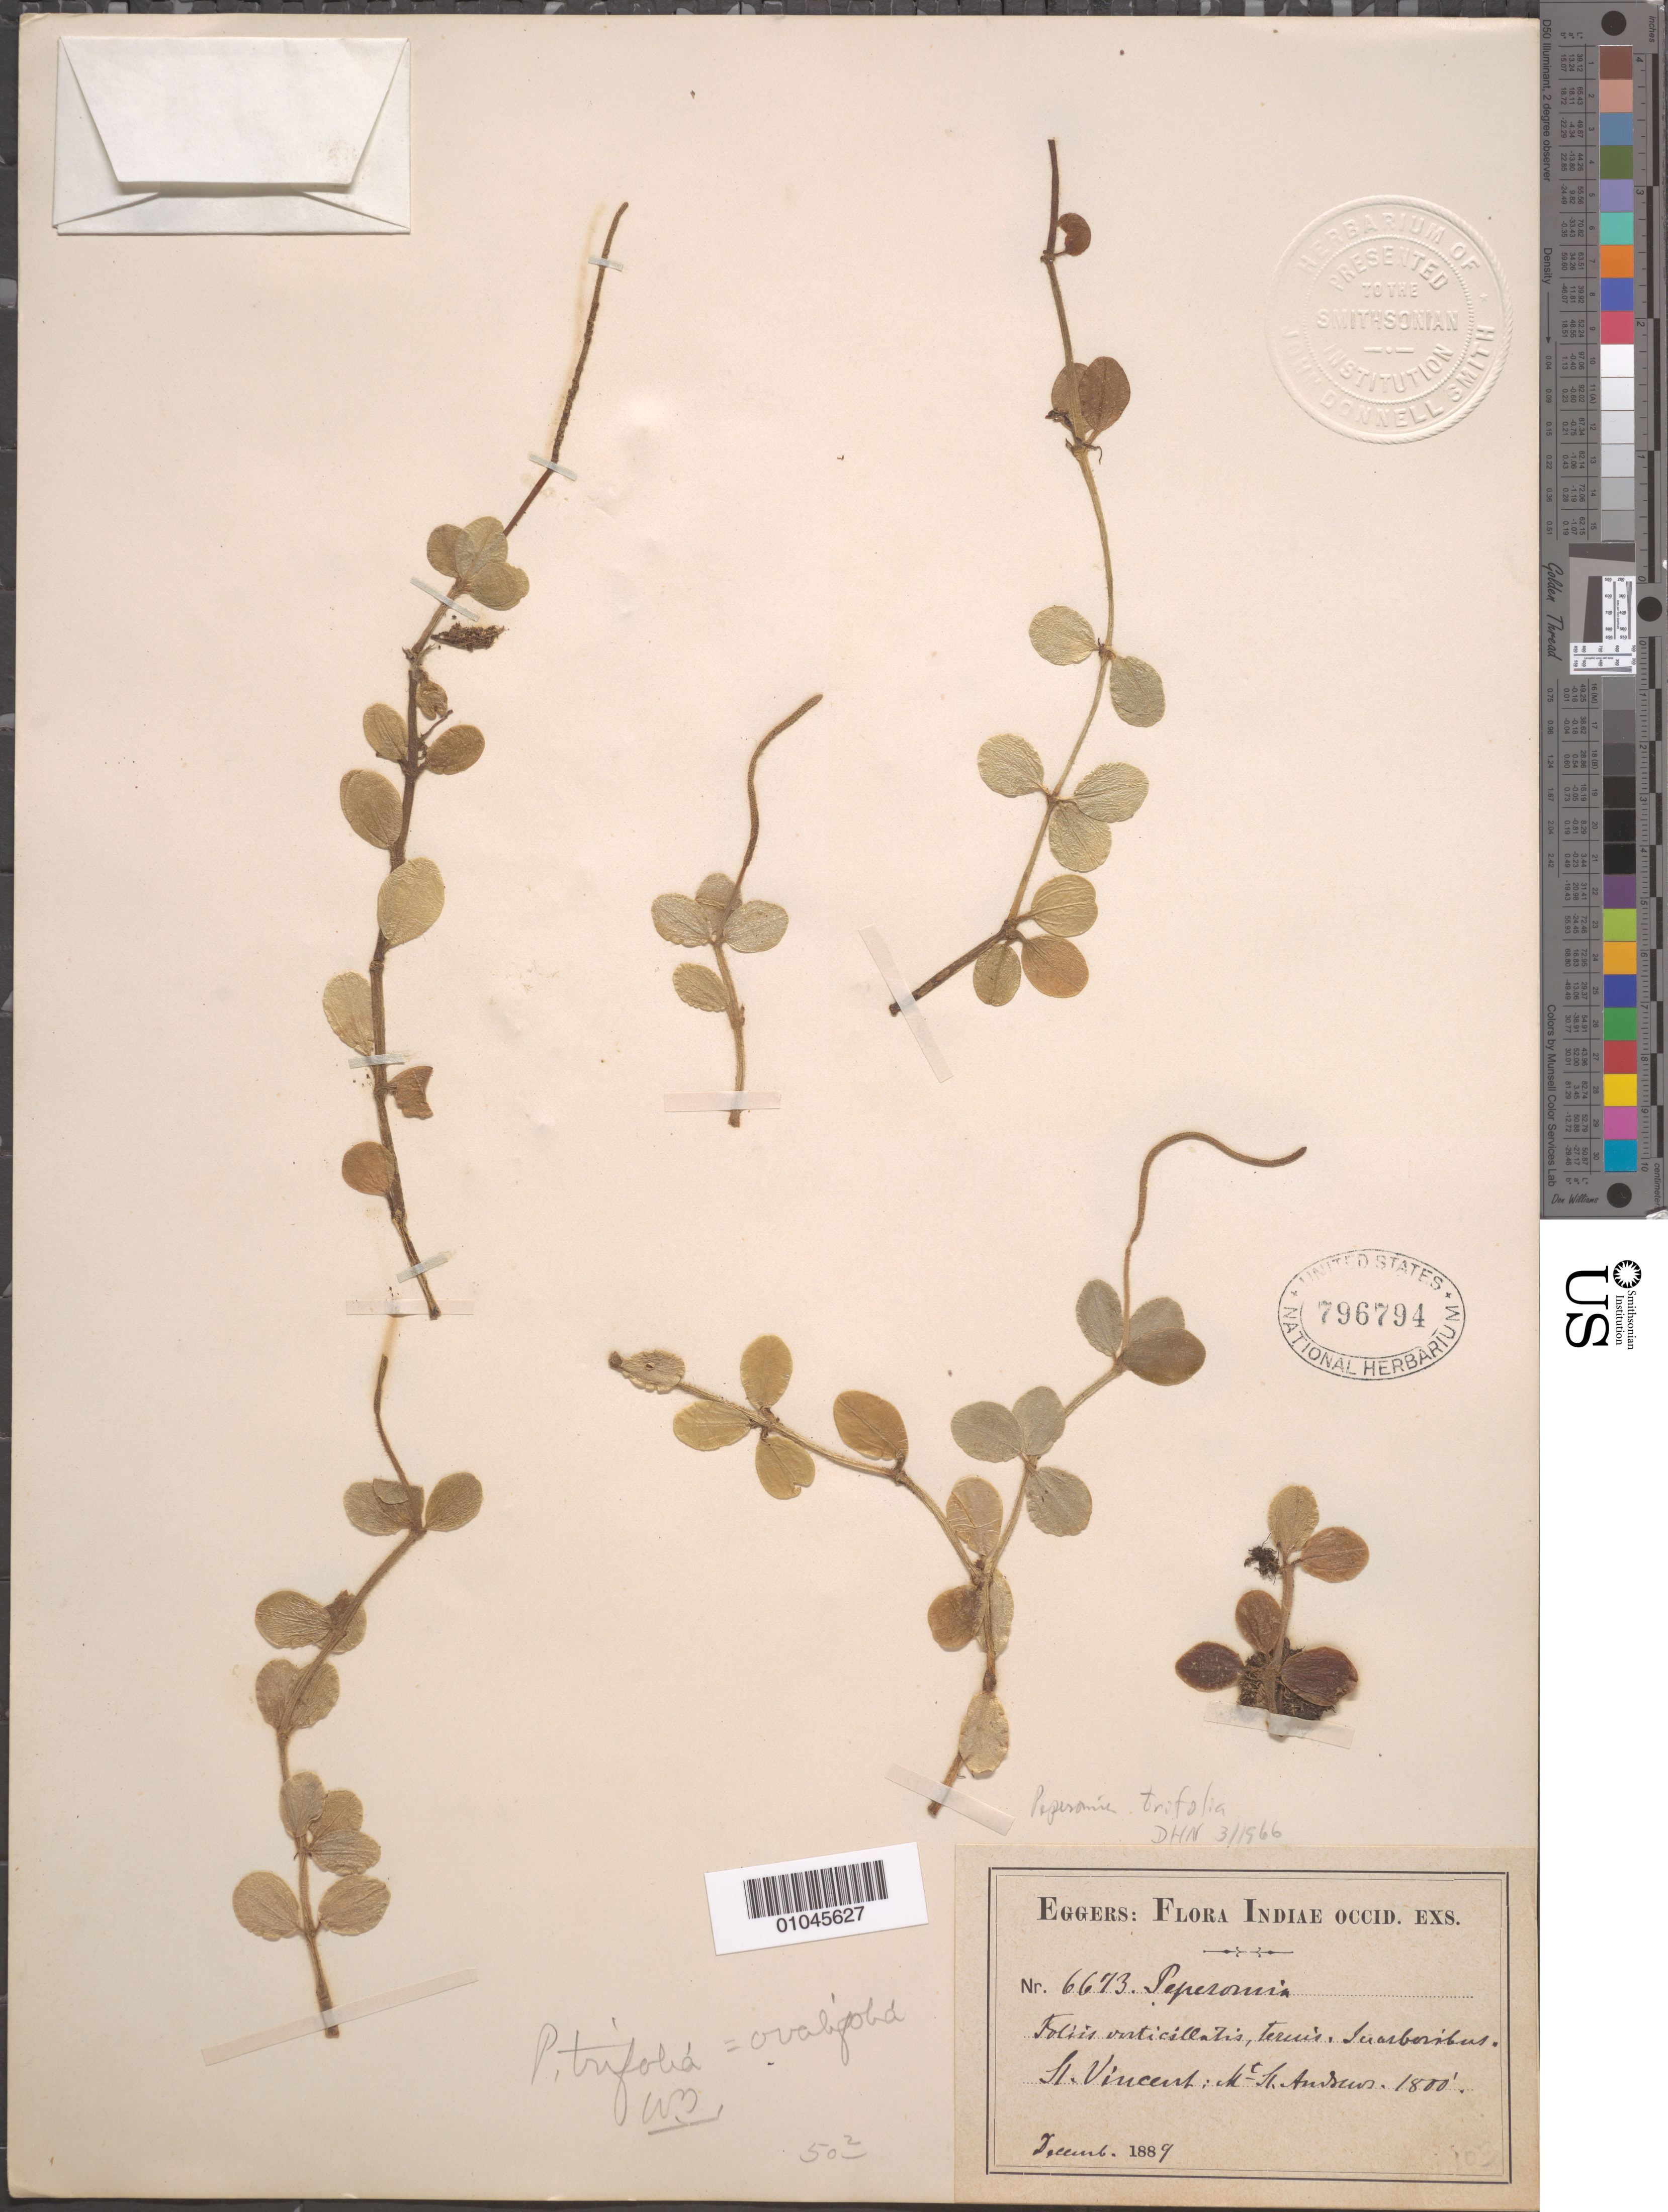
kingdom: Plantae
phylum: Tracheophyta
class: Magnoliopsida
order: Piperales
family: Piperaceae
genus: Peperomia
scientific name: Peperomia trifolia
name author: (L.) A. Dietr.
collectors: H. F. A. von Eggers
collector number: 6673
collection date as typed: Dec 1889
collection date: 1889-12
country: St. Vincent - Grenadines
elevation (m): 549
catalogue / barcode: US 796794